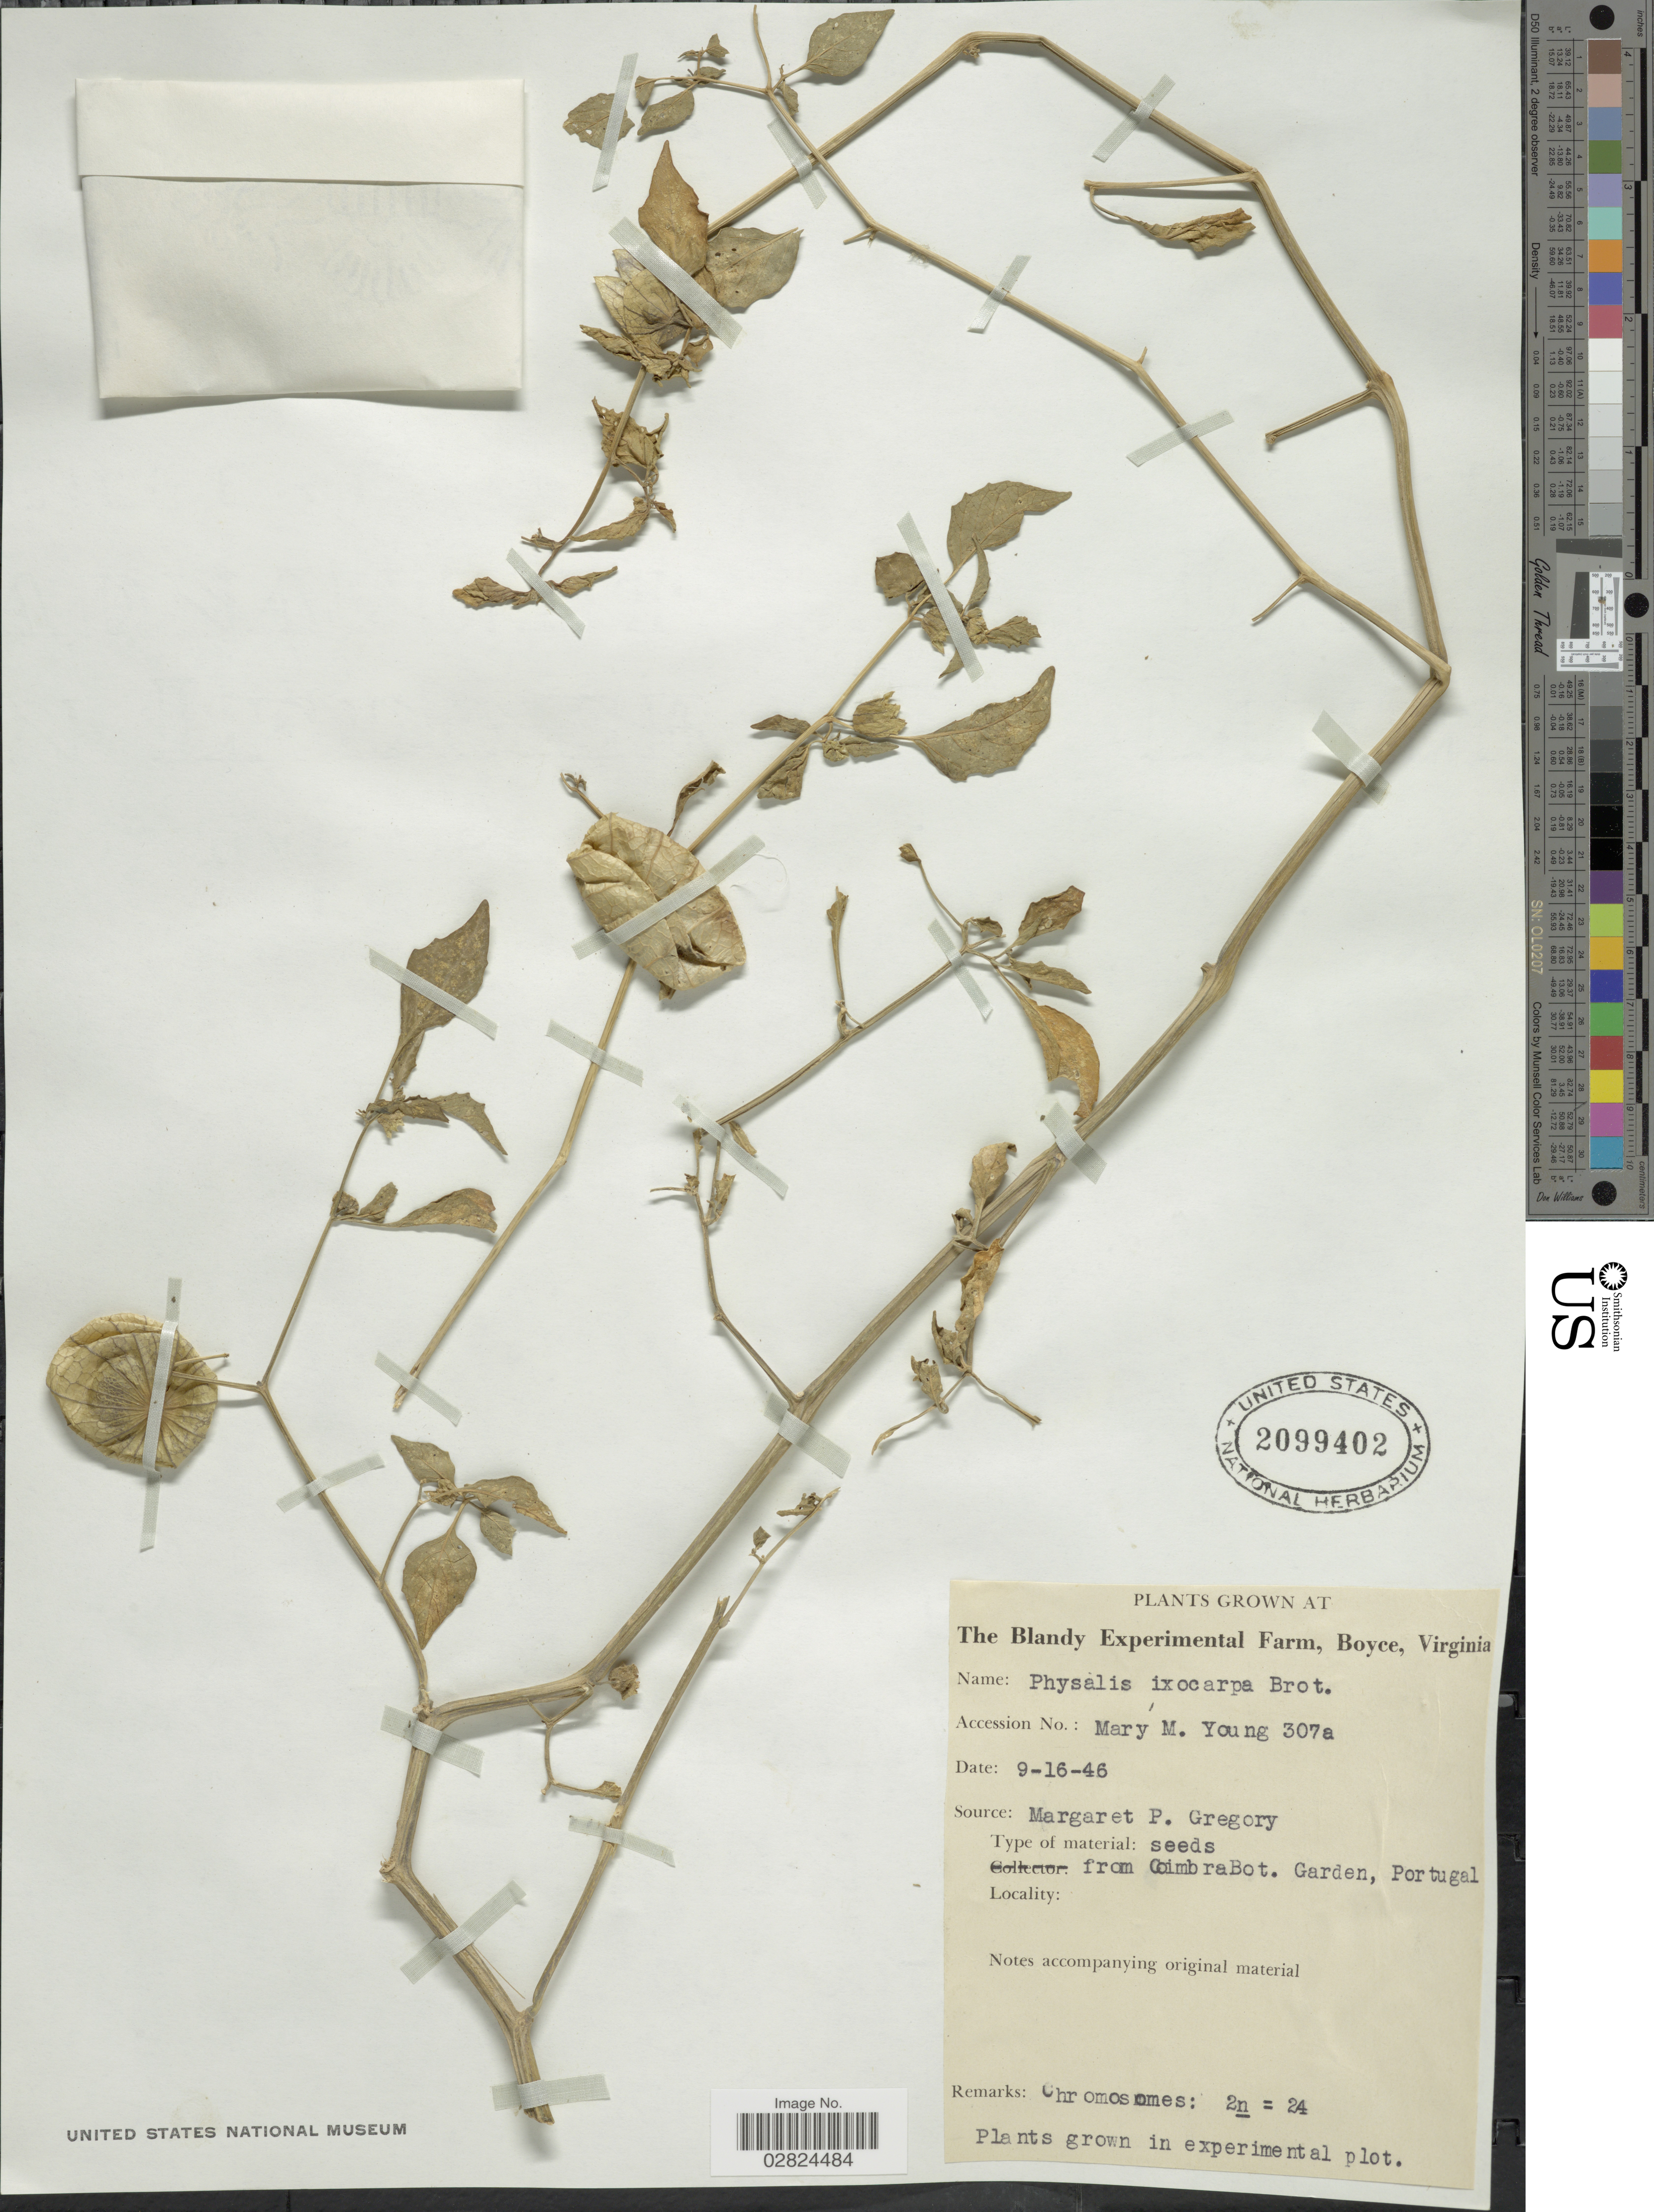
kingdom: Plantae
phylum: Tracheophyta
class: Magnoliopsida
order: Solanales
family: Solanaceae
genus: Physalis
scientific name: Physalis ixocarpa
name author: Brot. ex Hornem.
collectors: M. Young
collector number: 307a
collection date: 1946-09-16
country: United States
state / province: Virginia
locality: The Blandy Experimental Farm, Boyce.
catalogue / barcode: US 2099402